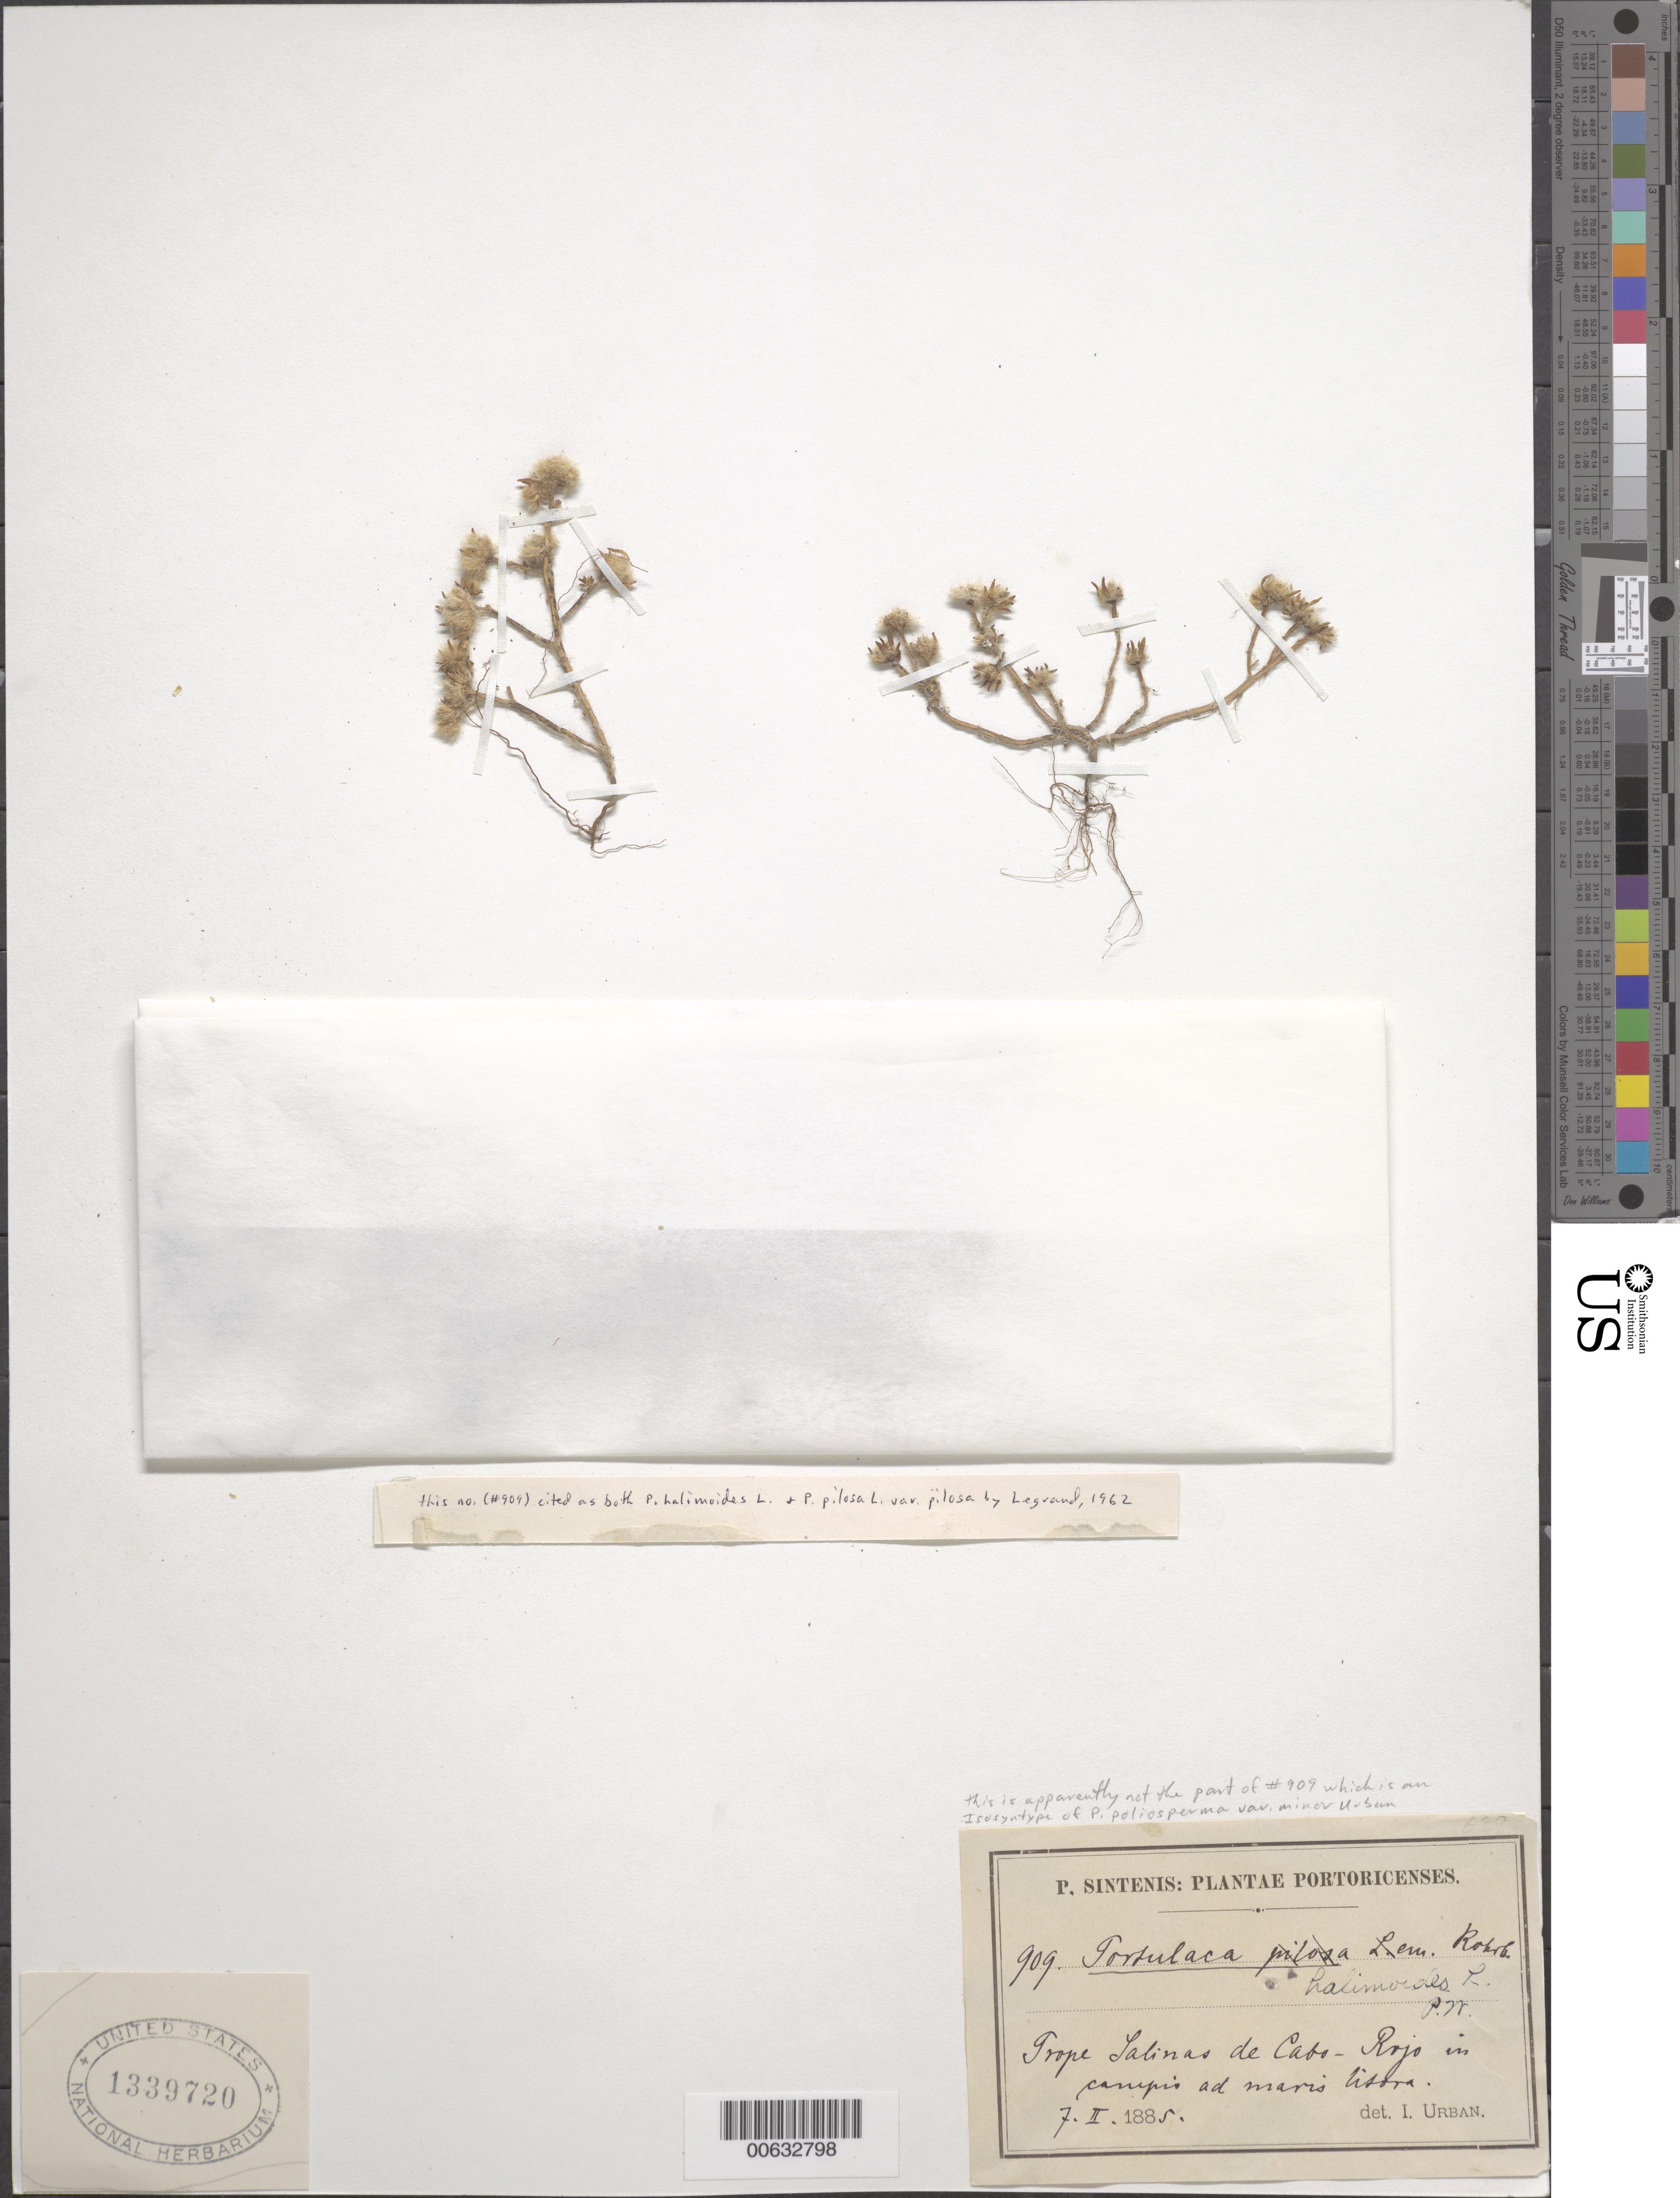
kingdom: Plantae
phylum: Tracheophyta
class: Magnoliopsida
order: Caryophyllales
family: Portulacaceae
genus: Portulaca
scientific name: Portulaca halimoides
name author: L.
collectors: P. Sintenis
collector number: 909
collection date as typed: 07 Feb 1885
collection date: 1885-02-07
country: Puerto Rico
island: Greater Antilles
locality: Prope Salinas de Cabo-Rojo in campis ad maris lisora.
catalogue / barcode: US 1339720